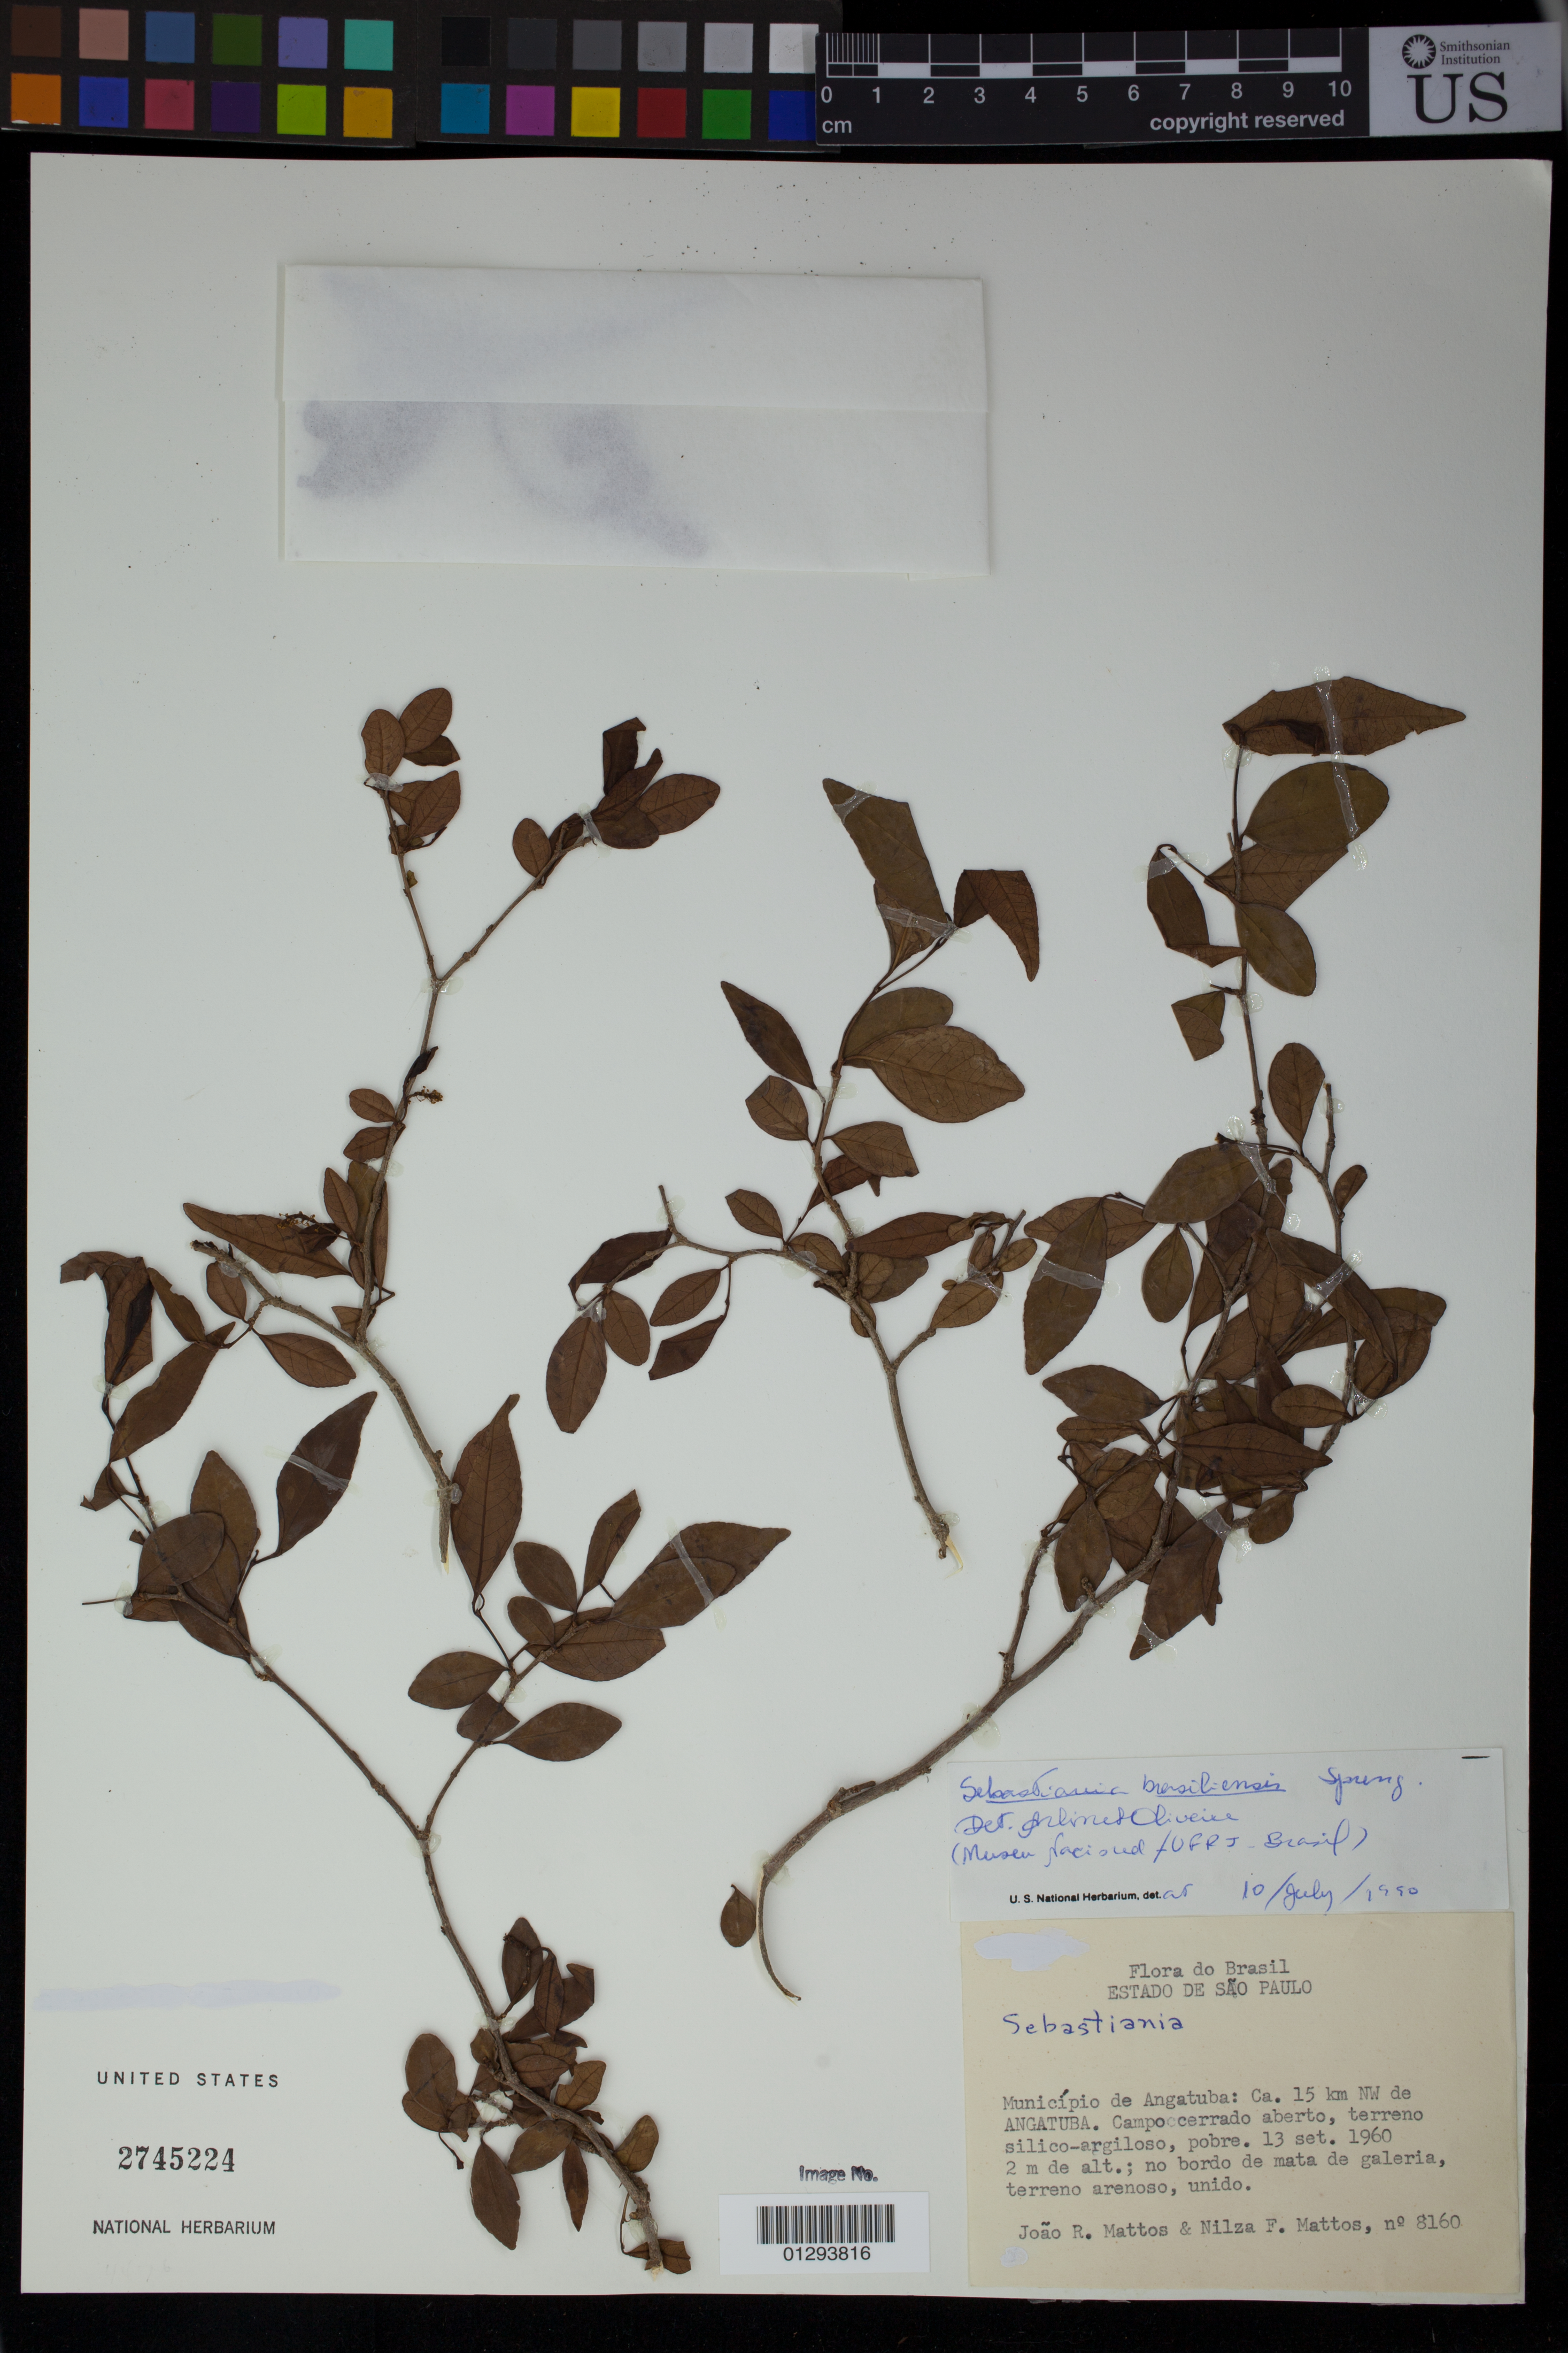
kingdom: Plantae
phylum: Tracheophyta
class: Magnoliopsida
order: Malpighiales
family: Euphorbiaceae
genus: Sebastiania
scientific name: Sebastiania brasiliensis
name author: Spreng.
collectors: J. R. de Mattos & N. F. Mattos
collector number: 8160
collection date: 1960-09-13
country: Brazil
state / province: São Paulo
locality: Municipio de Angatuba: Ca. 15 km NW de Angatuba.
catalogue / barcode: US 2745224